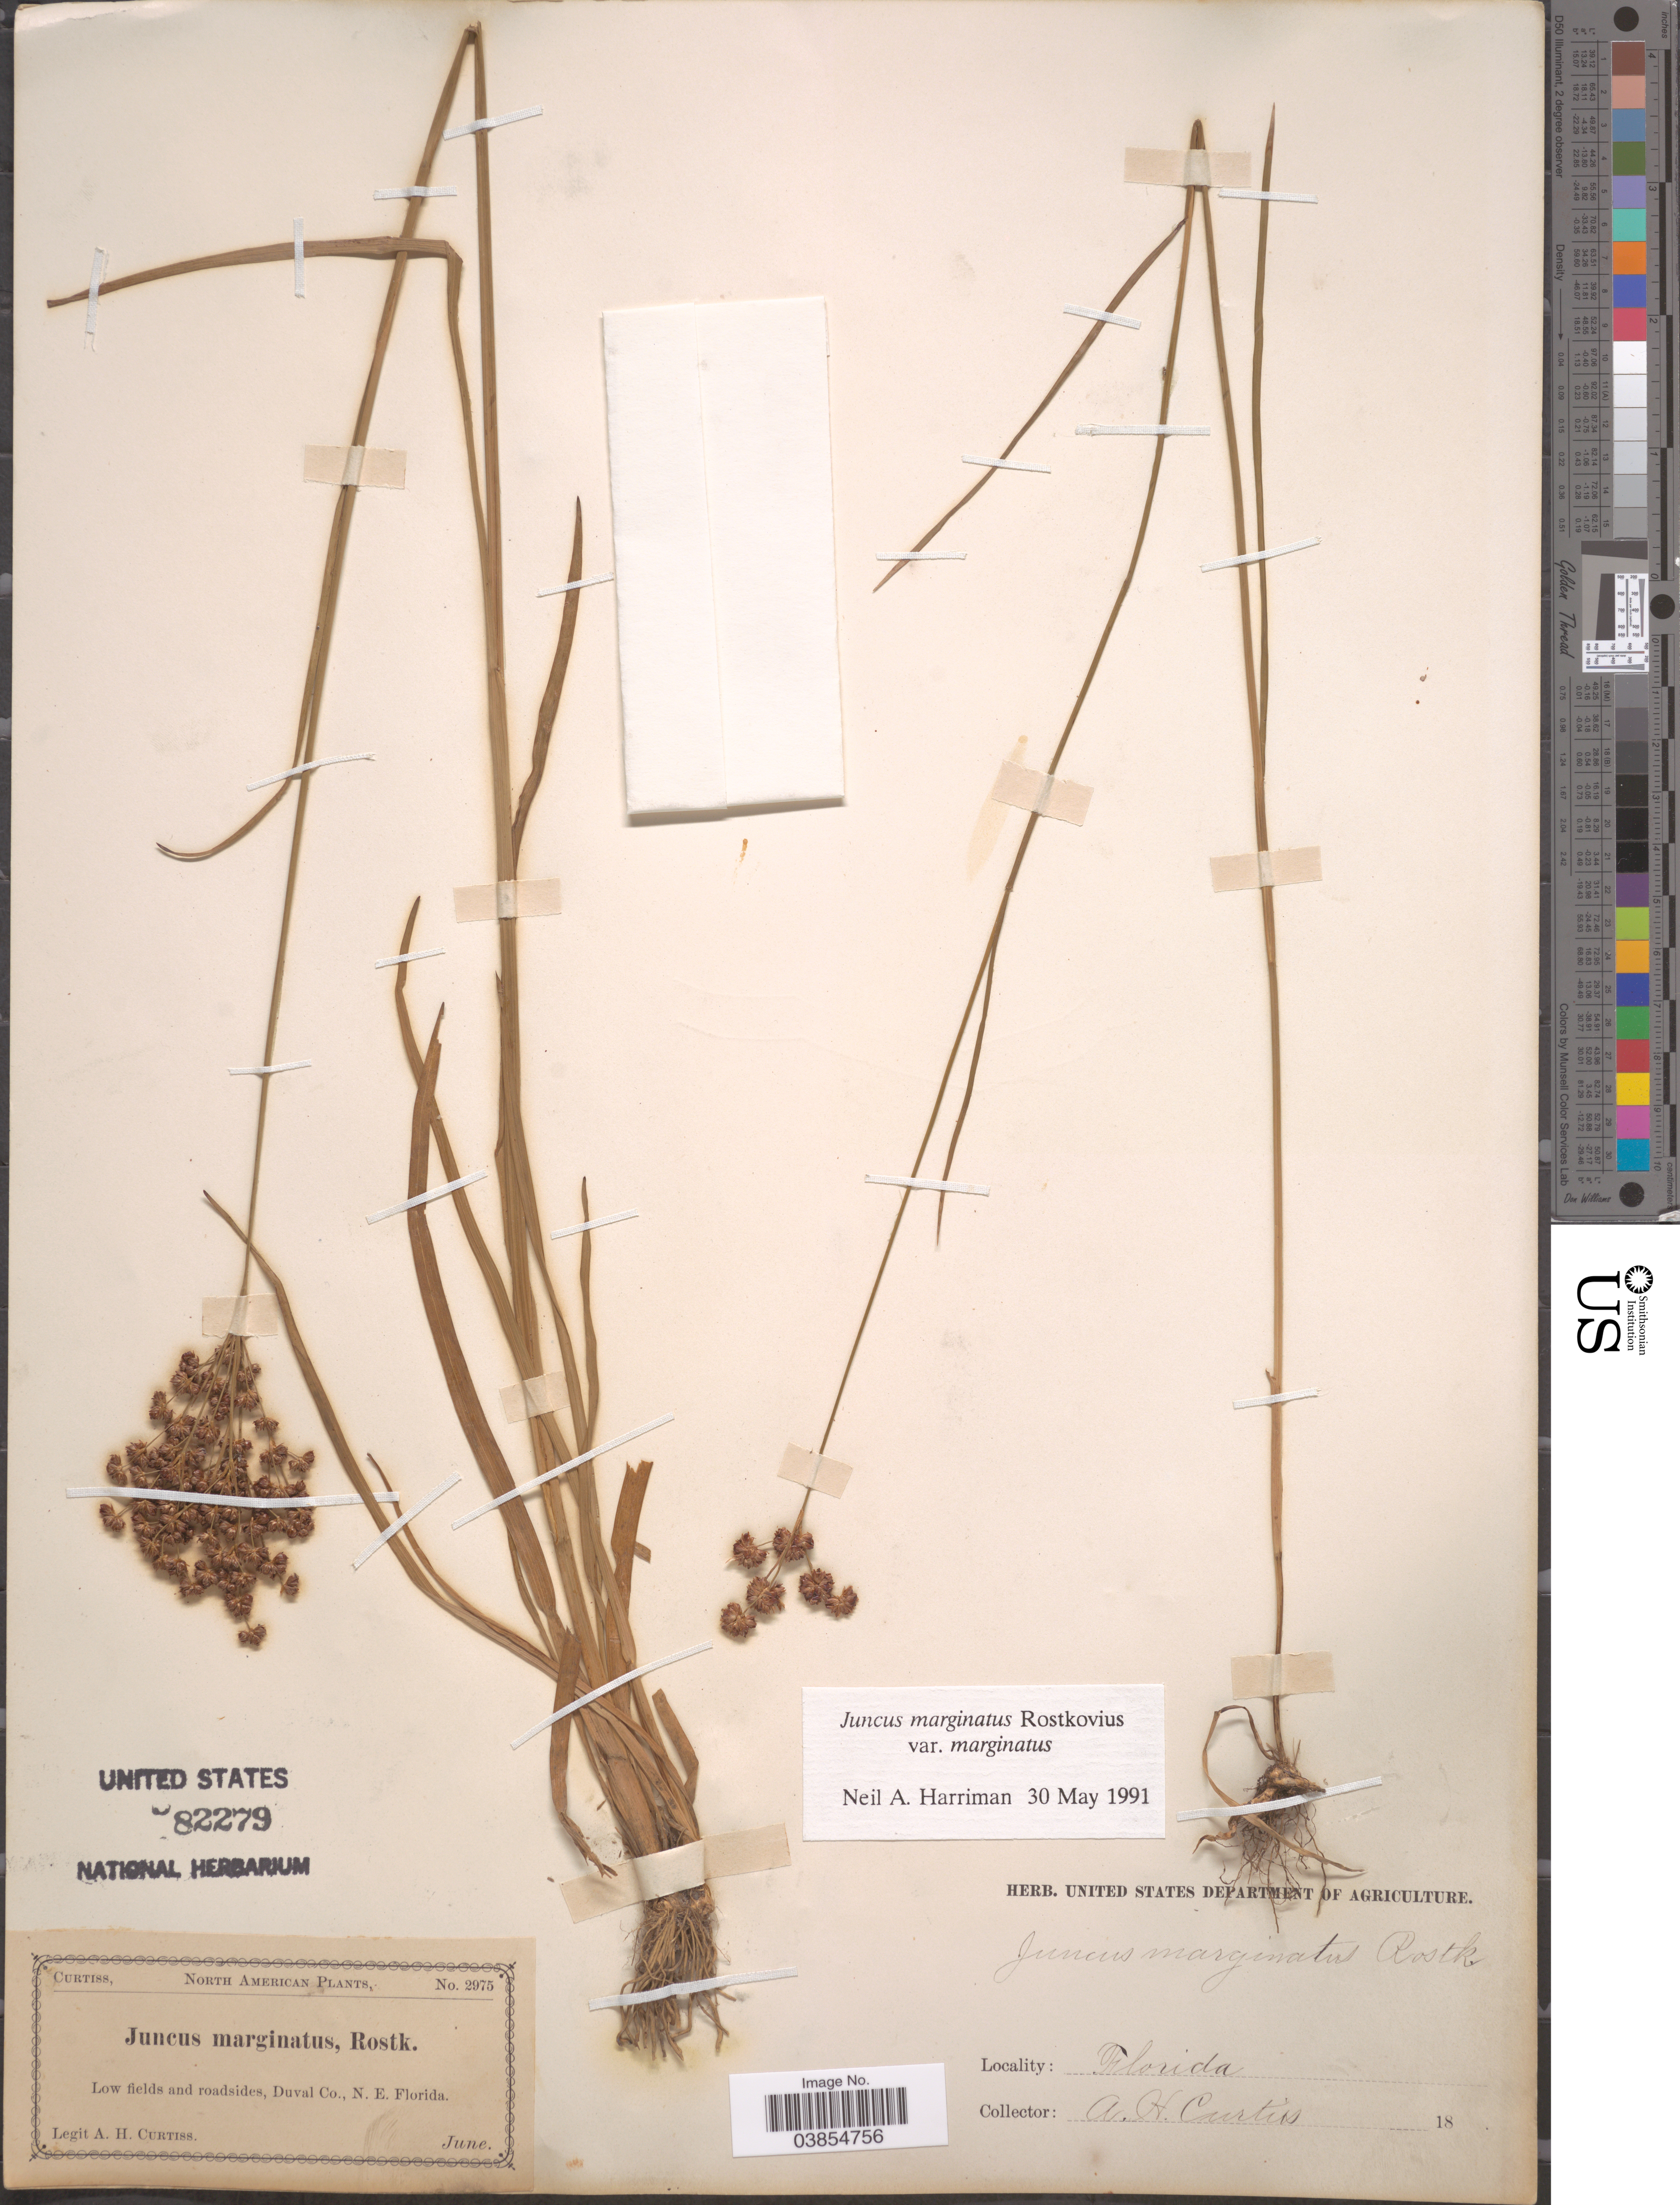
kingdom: Plantae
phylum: Tracheophyta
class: Liliopsida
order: Poales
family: Juncaceae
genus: Juncus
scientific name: Juncus marginatus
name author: Rostk.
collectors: A. H. Curtiss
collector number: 2975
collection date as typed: June 18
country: United States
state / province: Florida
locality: Low fields and roadsides, Duval Co., N.E. Florida.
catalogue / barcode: US 82279